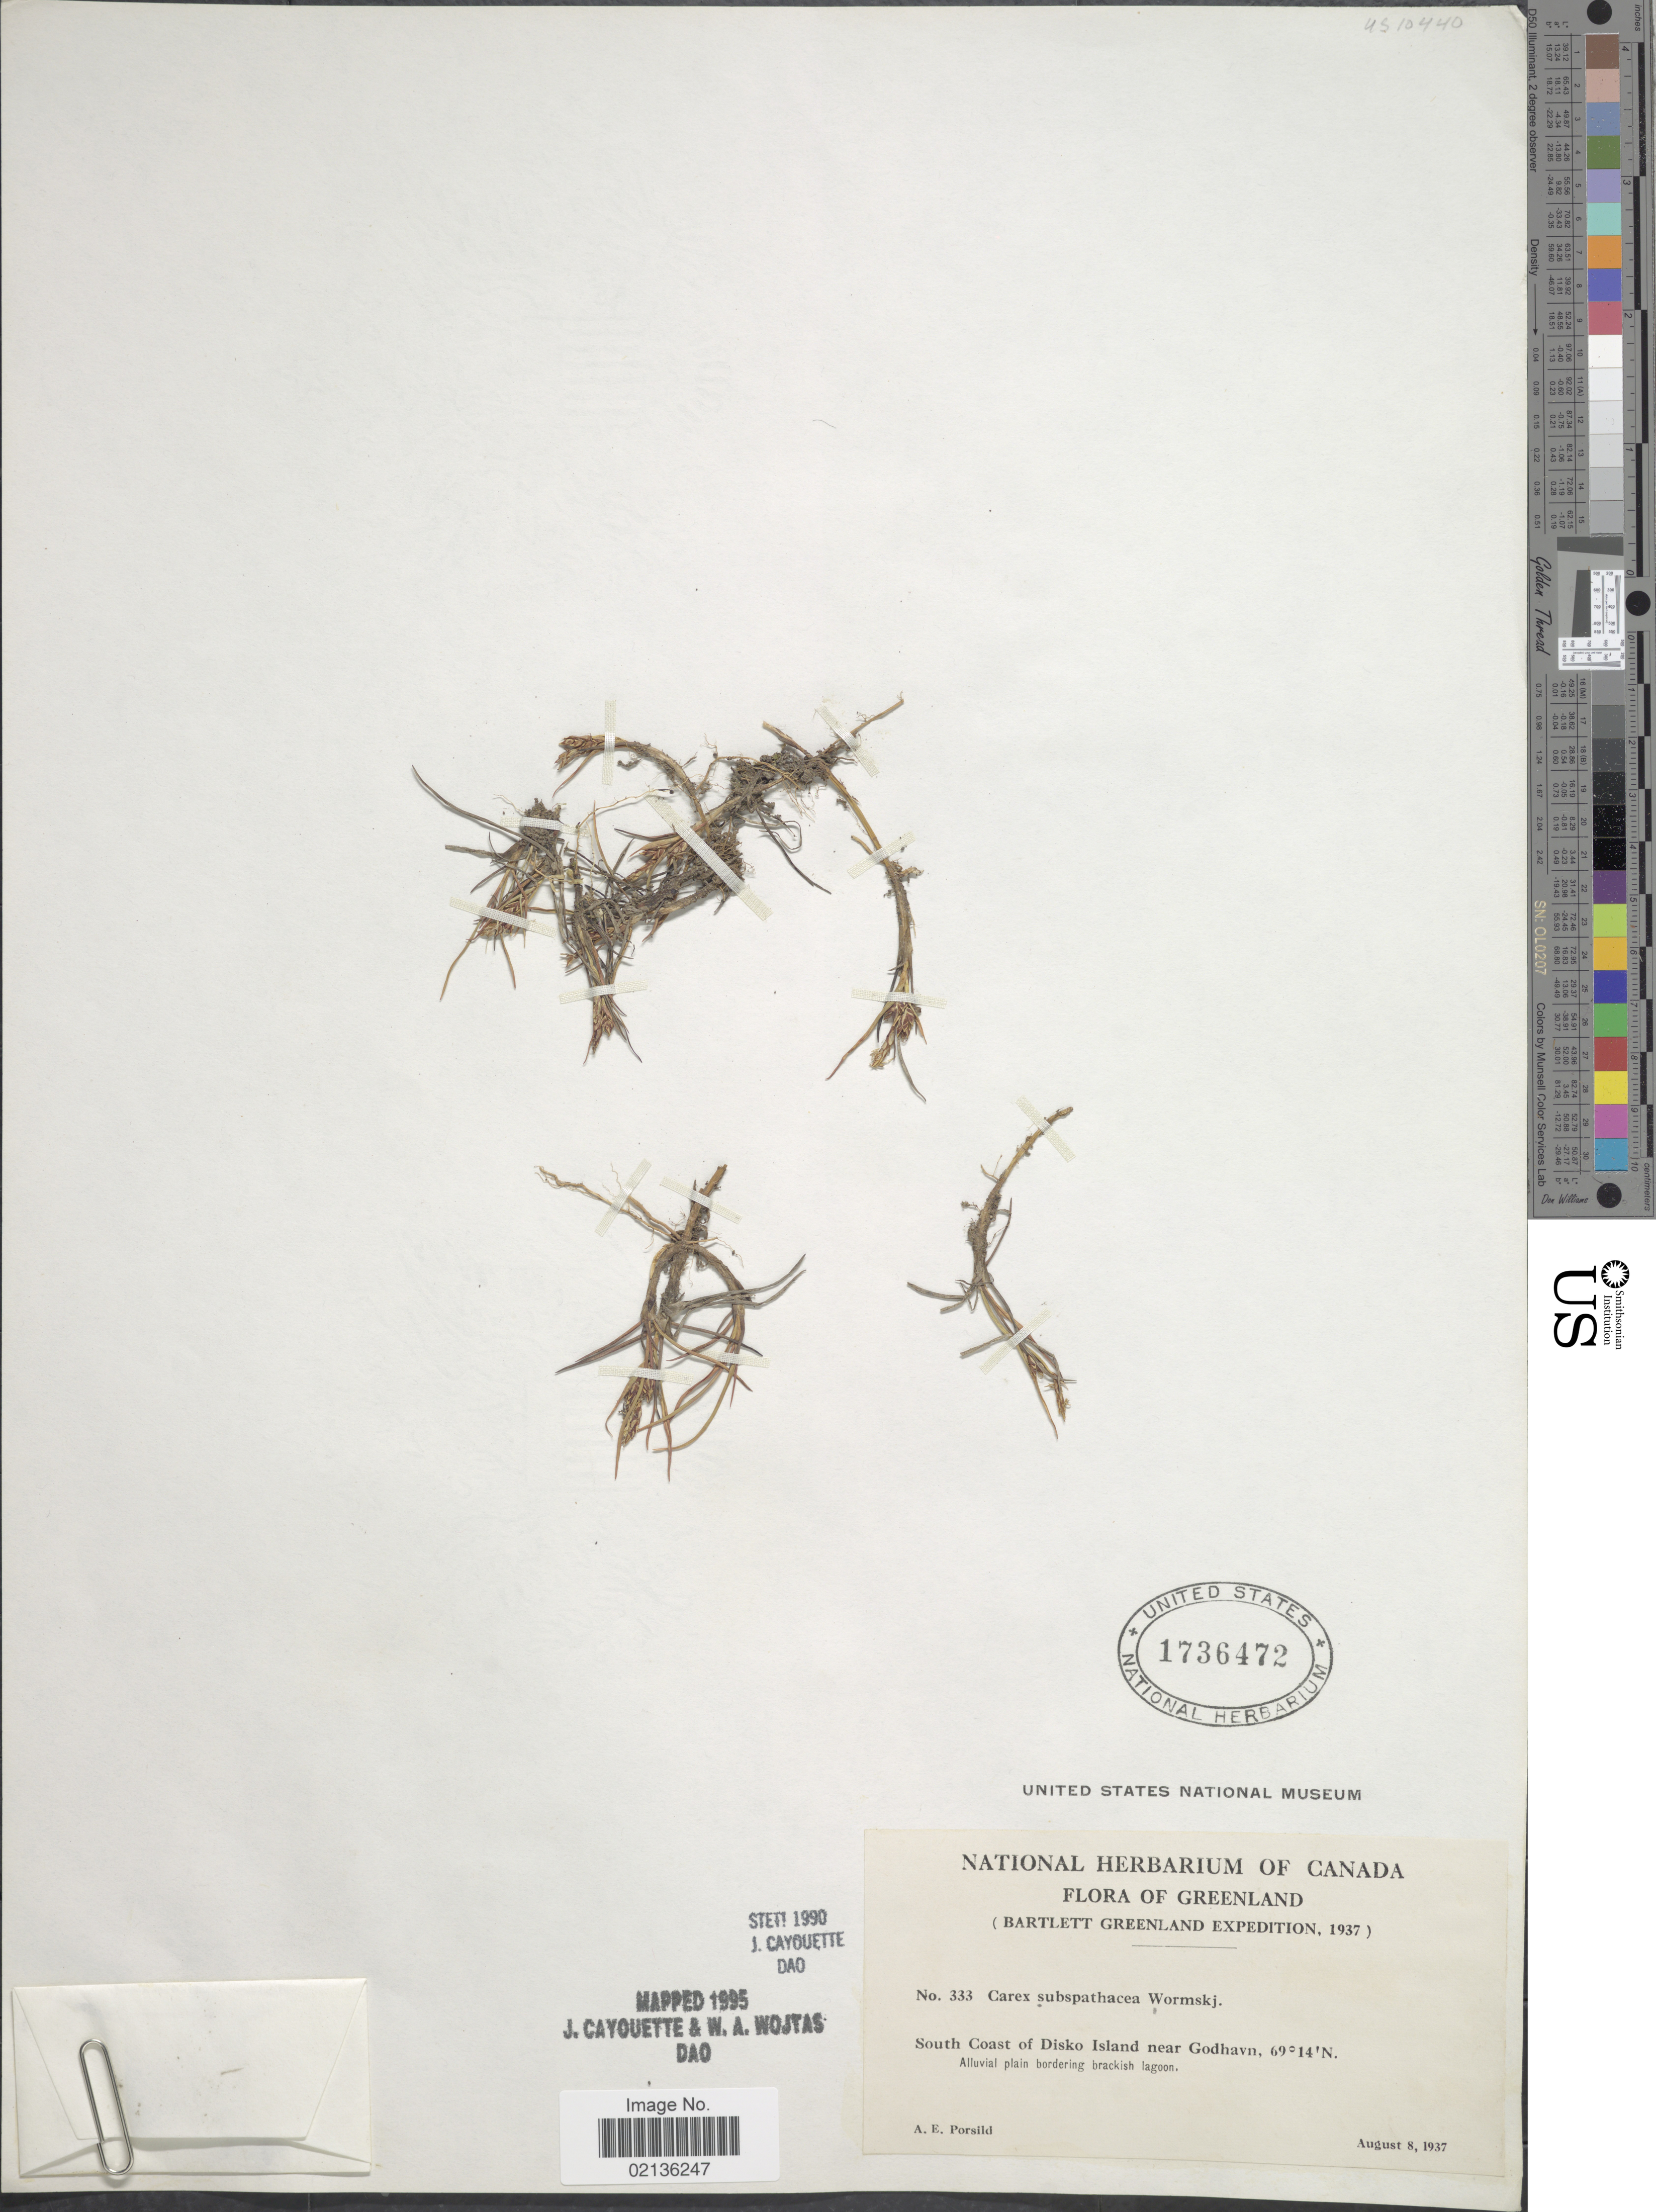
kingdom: Plantae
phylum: Tracheophyta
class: Liliopsida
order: Poales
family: Cyperaceae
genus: Carex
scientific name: Carex subspathacea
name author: Wormsk. ex Hornem.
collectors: A. E. Porsild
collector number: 333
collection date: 1937-08-08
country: Greenland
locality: South Coast of Disko Island near Godhavn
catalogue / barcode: US 1736472